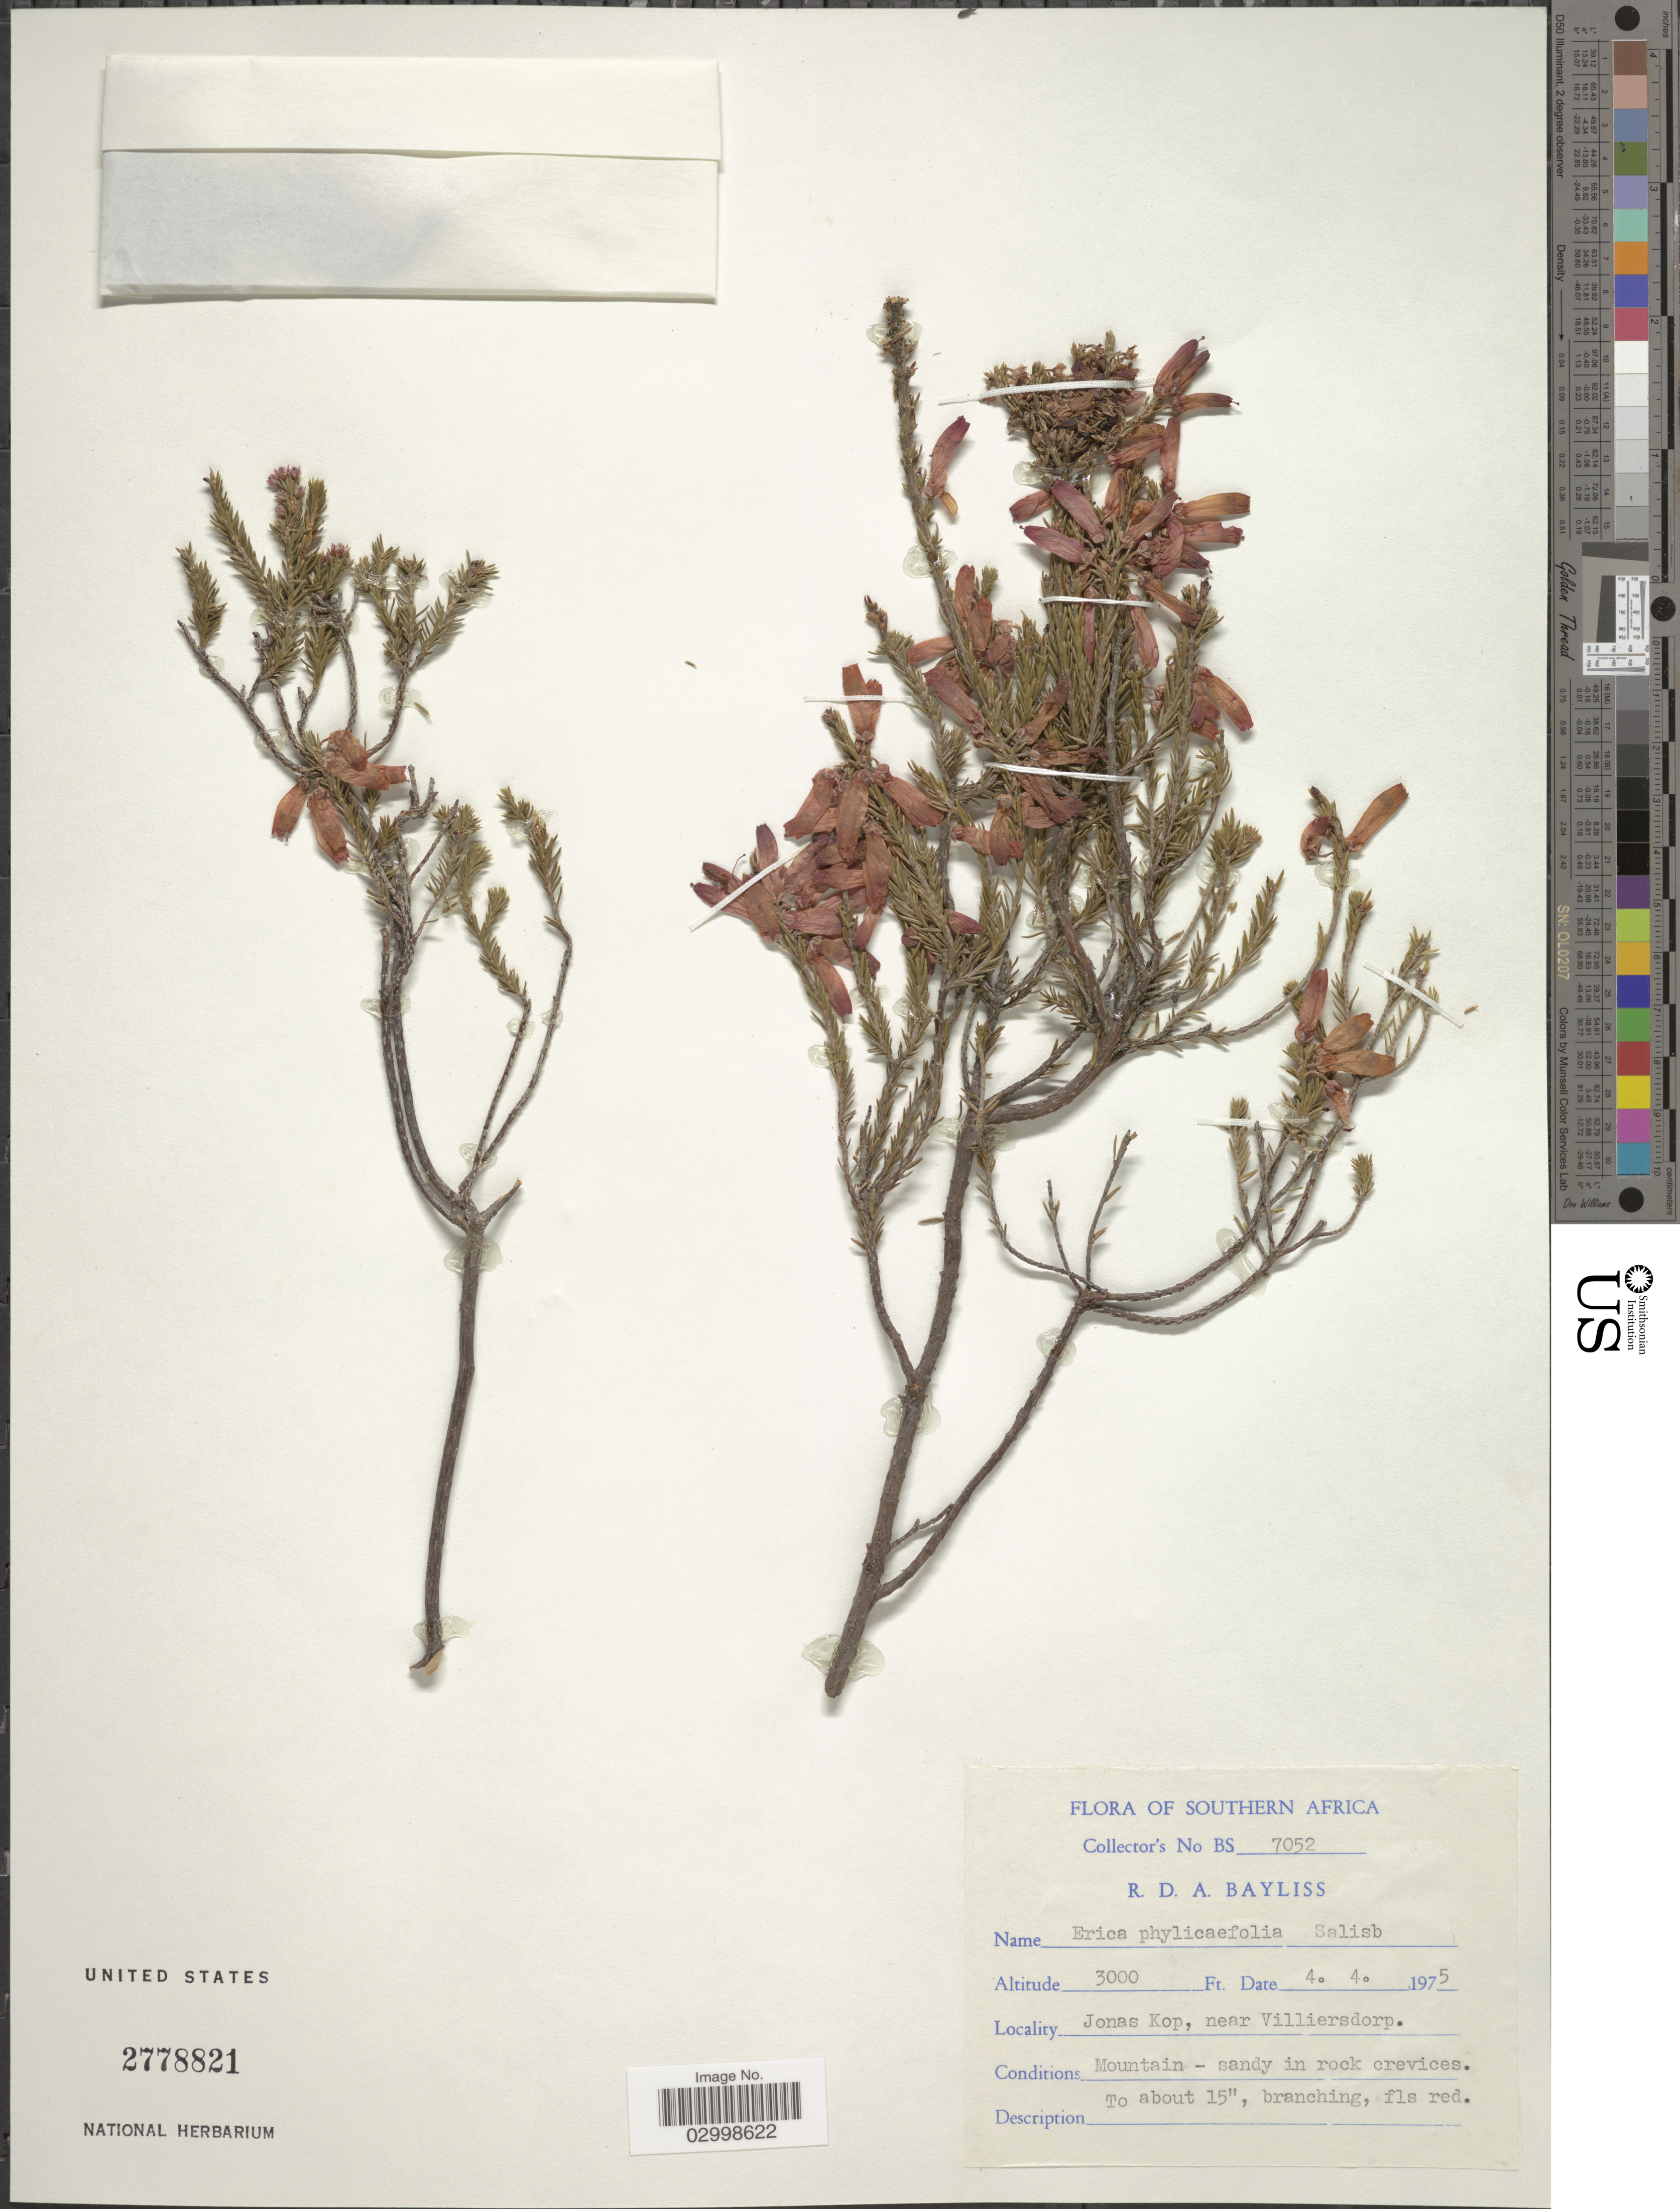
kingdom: Plantae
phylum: Tracheophyta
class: Magnoliopsida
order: Ericales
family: Ericaceae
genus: Erica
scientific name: Erica phylicifolia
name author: Salisb.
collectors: R. Bayliss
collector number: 7052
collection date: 1975-04-04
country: South Africa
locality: Southern Africa, Jonas Kop, near Villiersdorp.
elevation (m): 914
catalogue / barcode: US 2778821